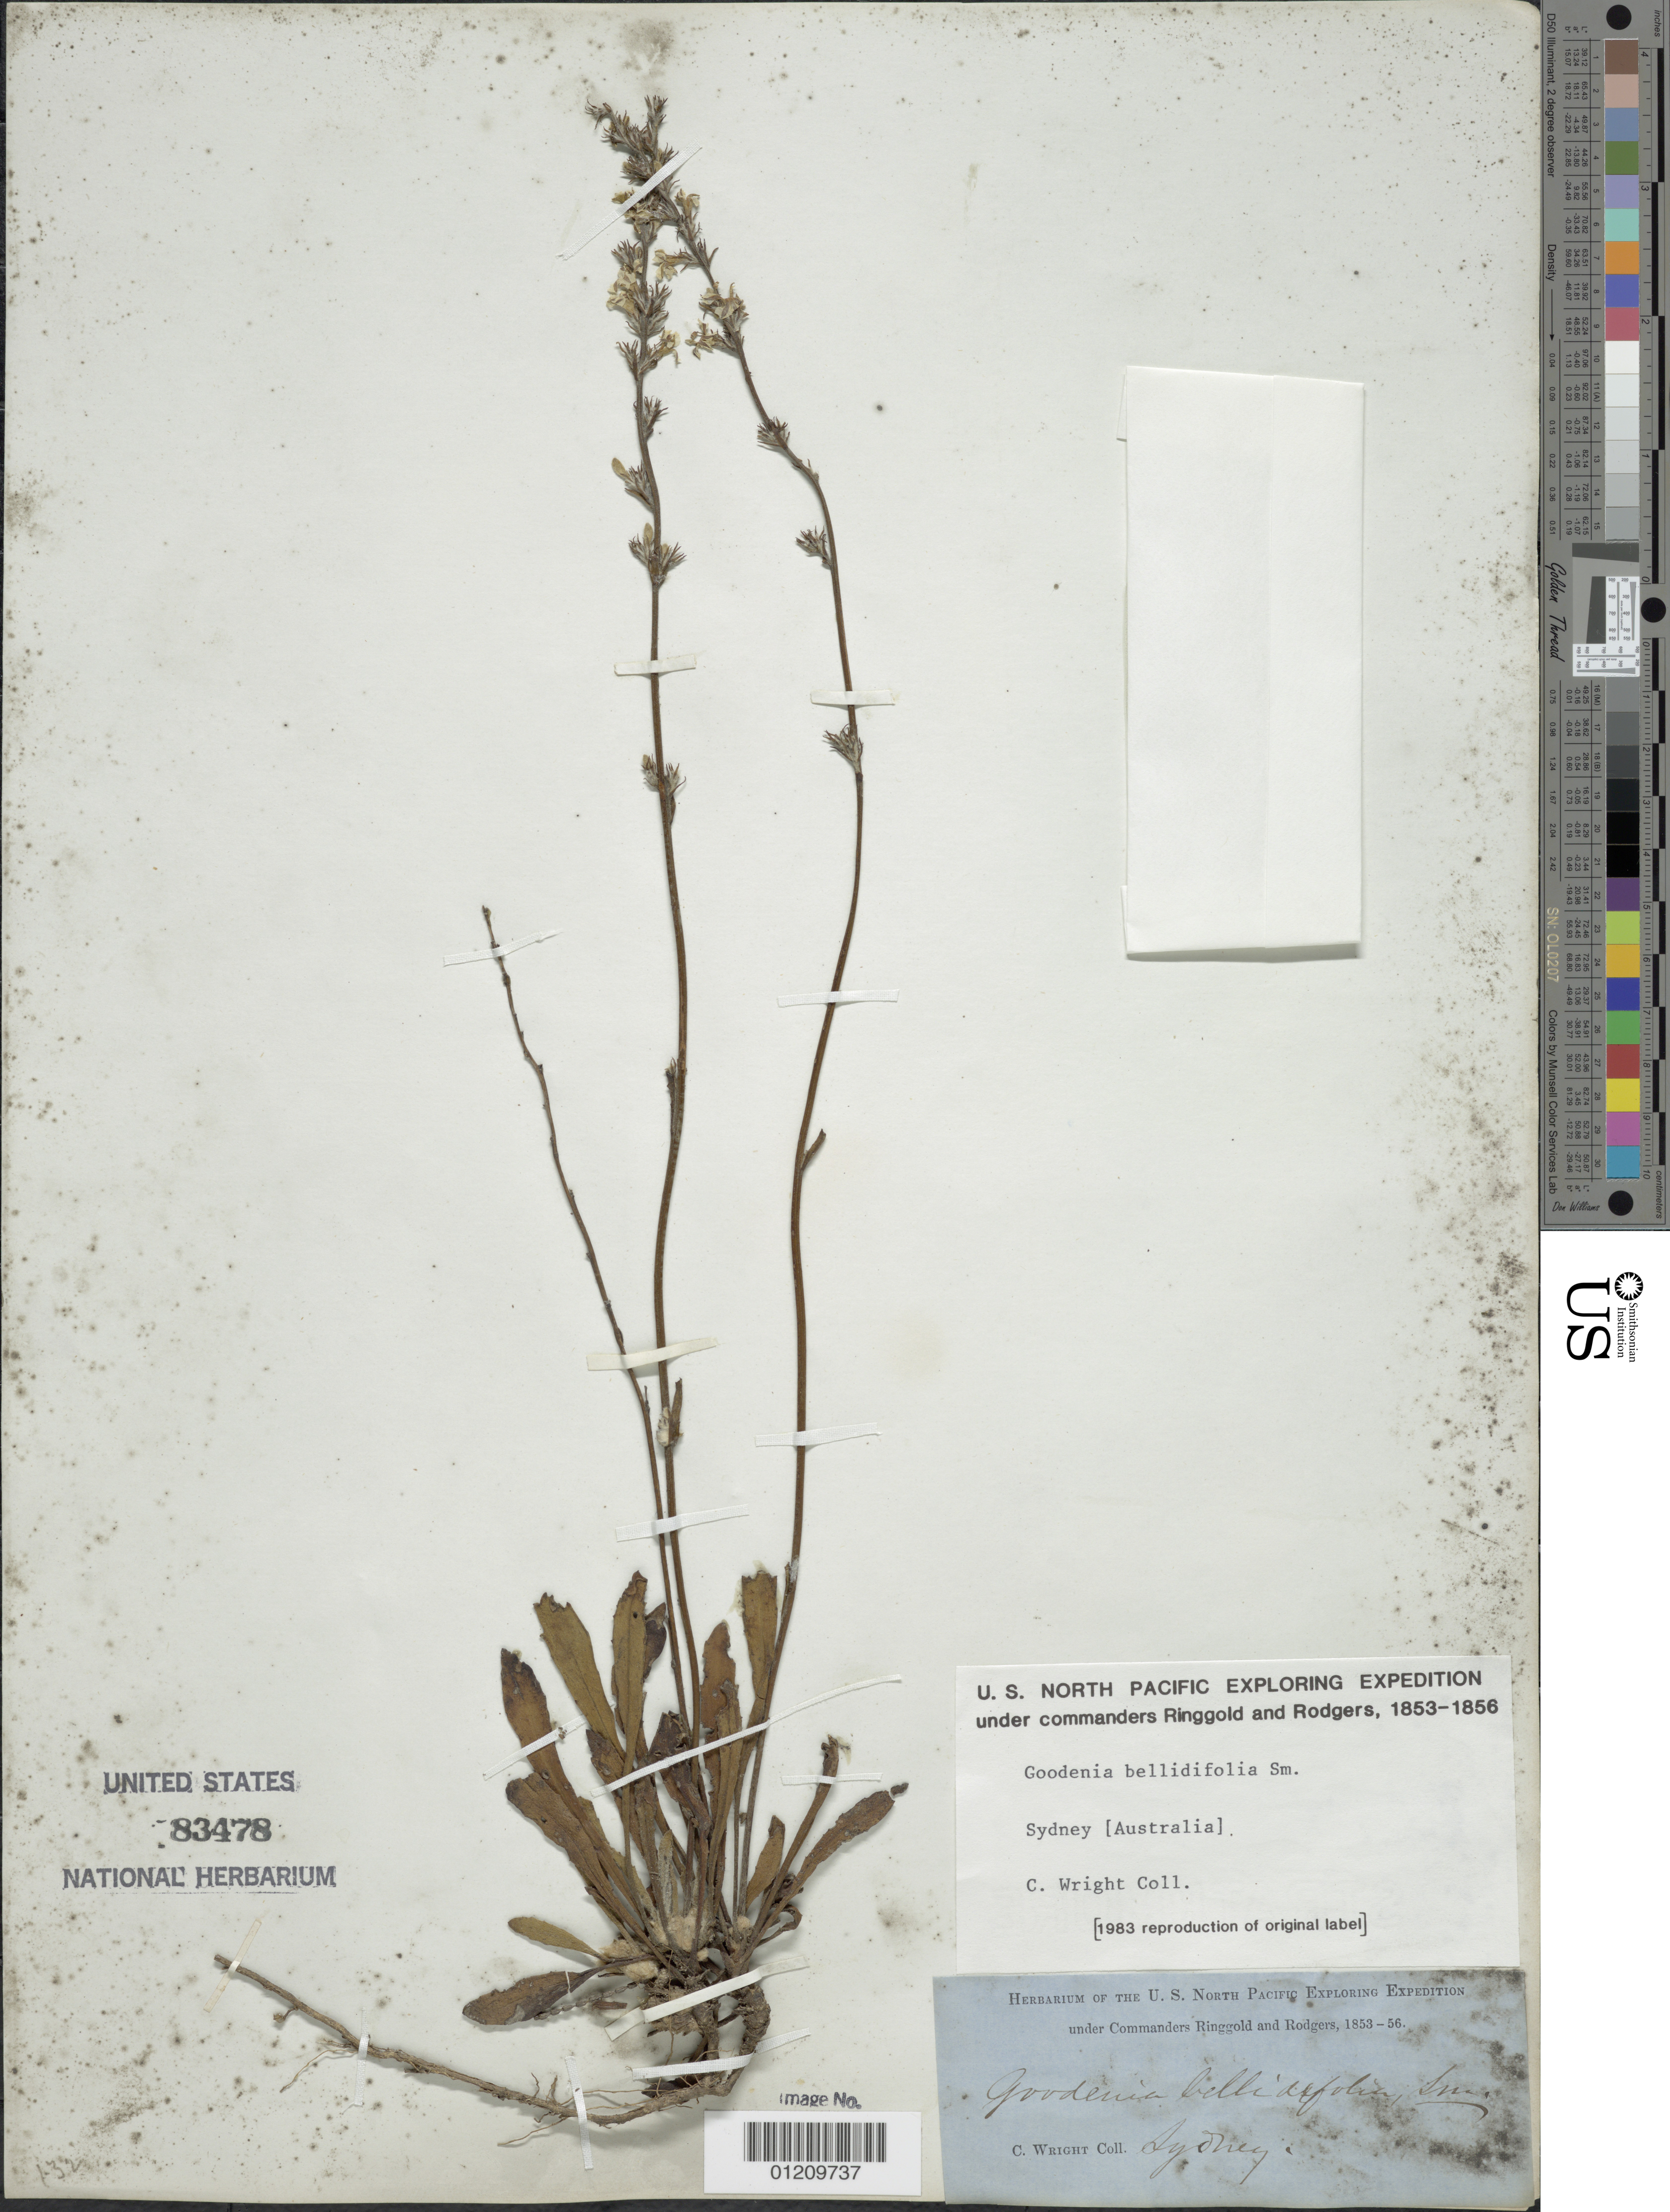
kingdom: Plantae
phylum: Tracheophyta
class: Magnoliopsida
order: Asterales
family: Goodeniaceae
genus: Goodenia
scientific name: Goodenia bellidifolia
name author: Sm.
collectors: C. Wright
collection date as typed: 1853 to -- -- 1856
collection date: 1853/1856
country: Australia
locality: Sydney.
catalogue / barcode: US 83478